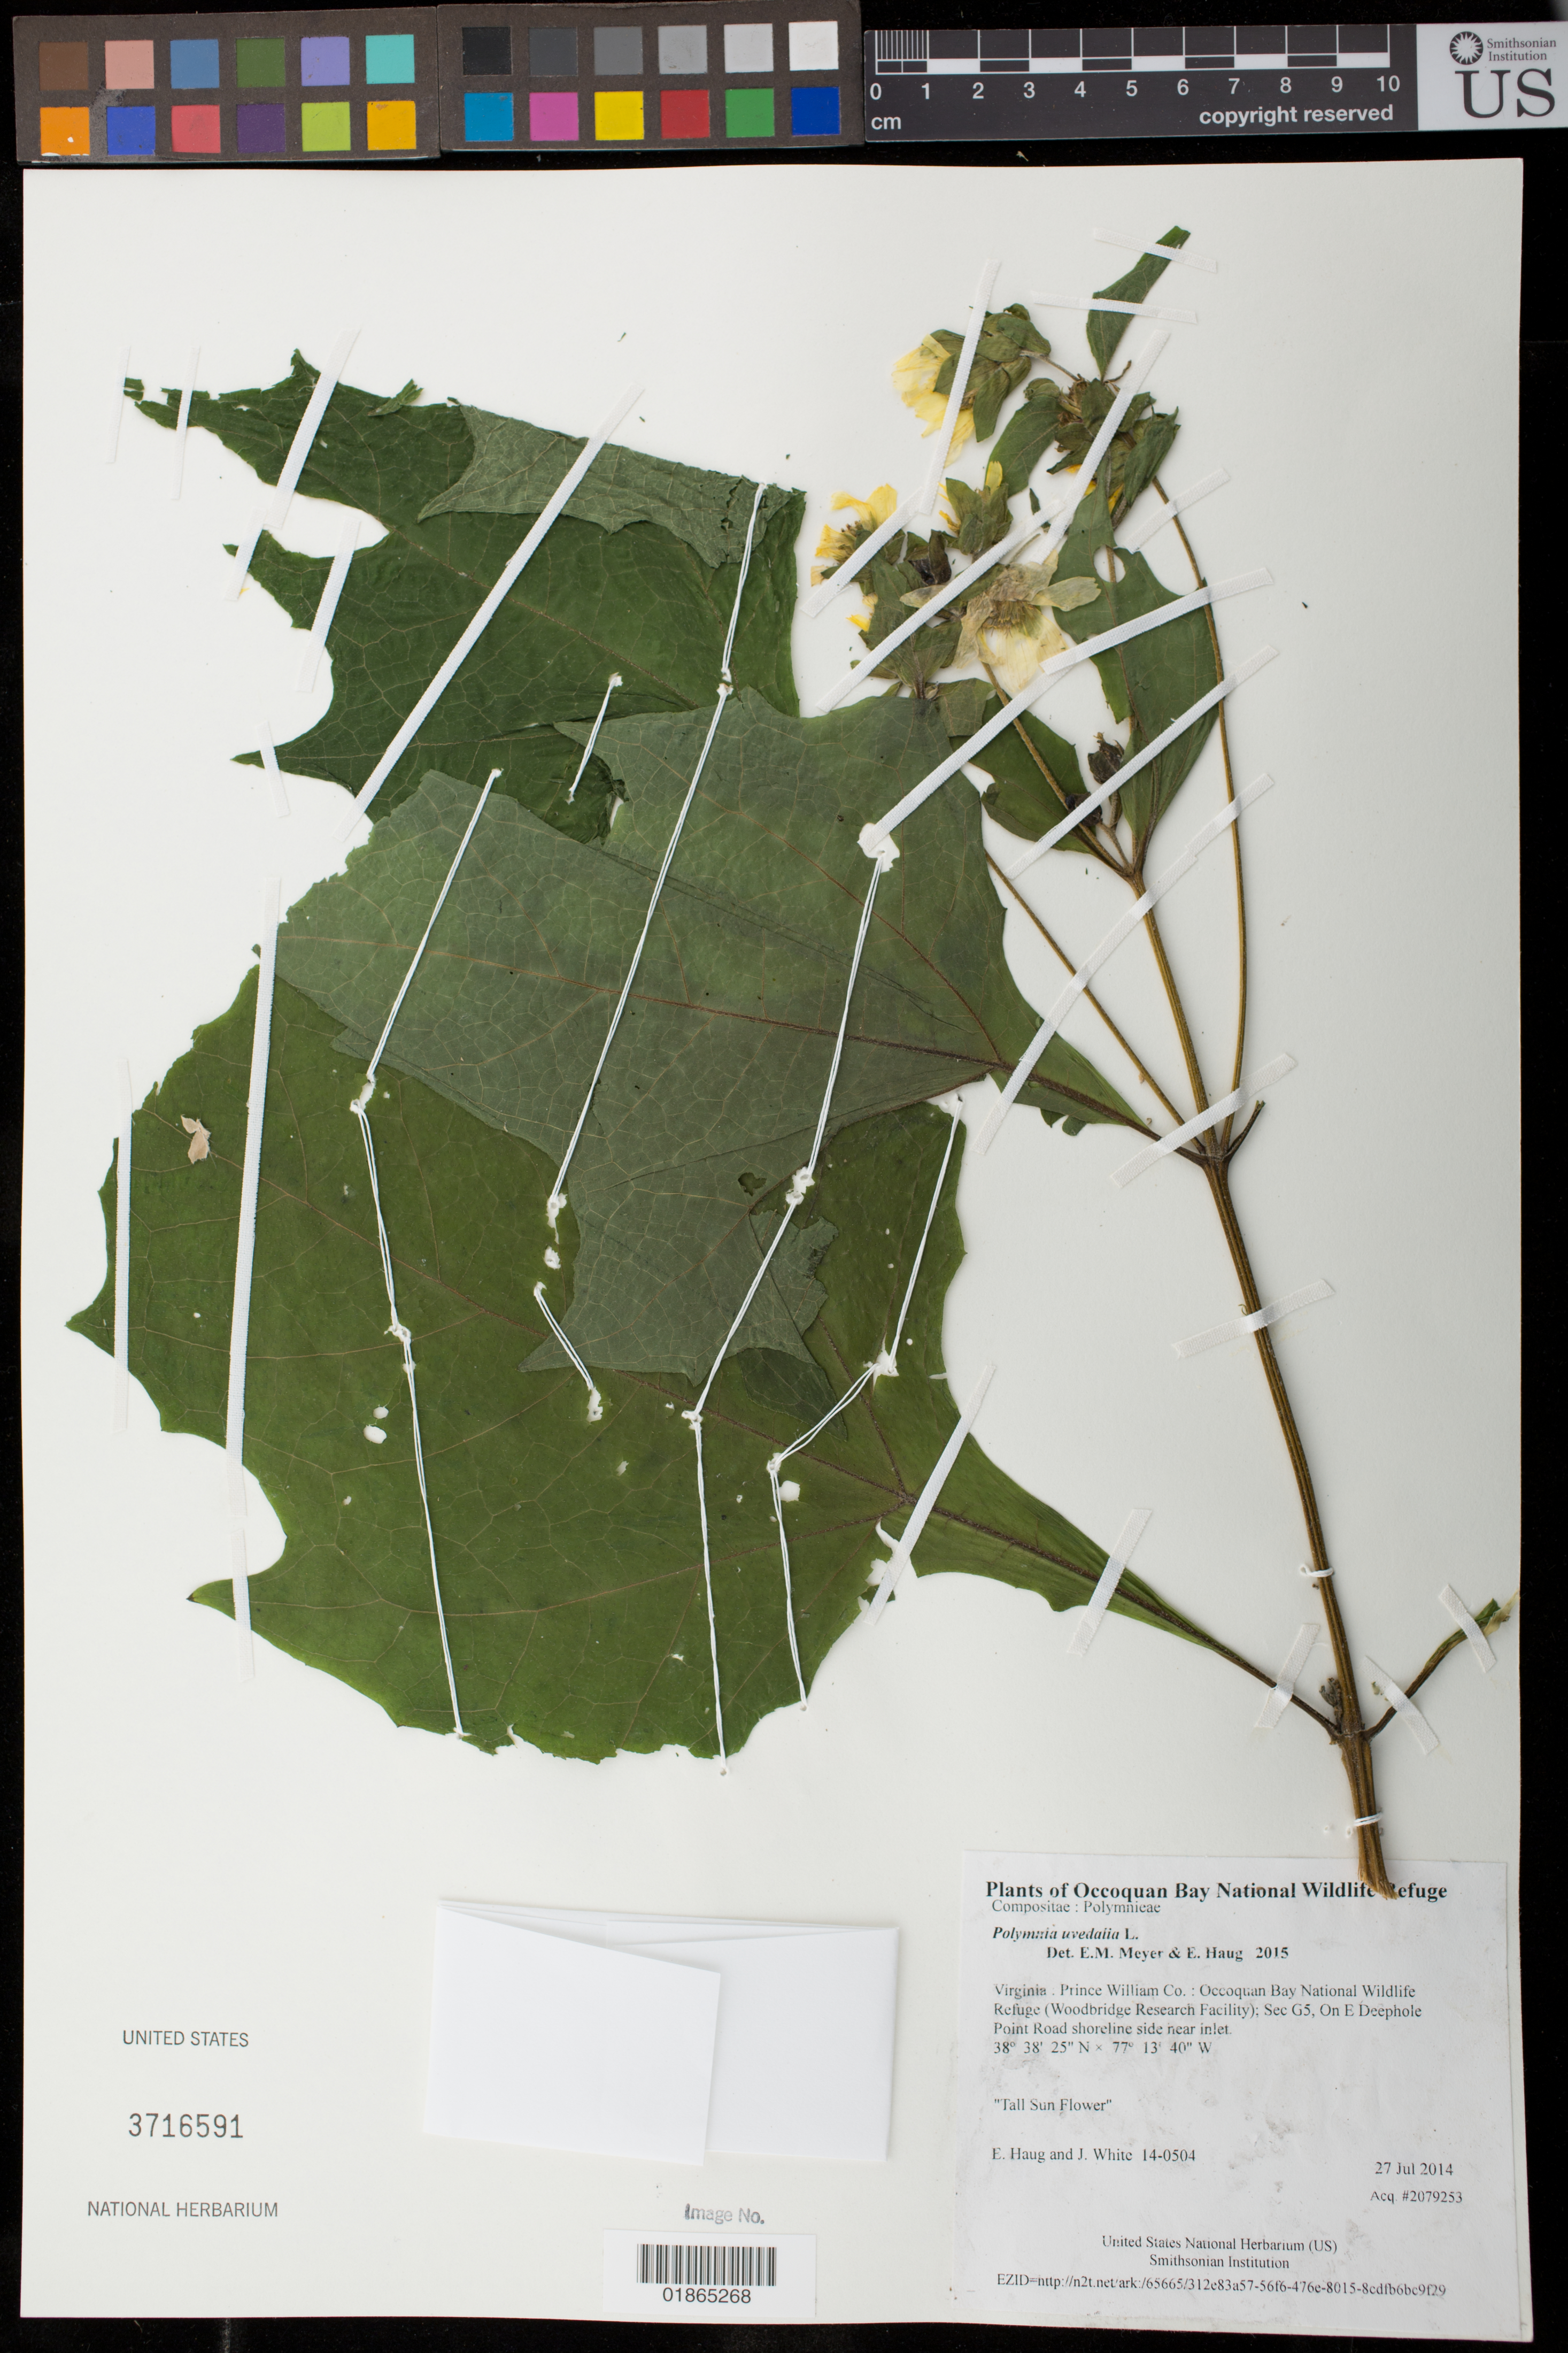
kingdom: Plantae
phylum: Tracheophyta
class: Magnoliopsida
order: Asterales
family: Asteraceae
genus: Polymnia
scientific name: Polymnia uvedalia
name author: L.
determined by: Meyer, E. M.; Haug, E.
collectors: E. Haug & J. White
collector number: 14-0504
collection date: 2014-07-27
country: United States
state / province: Virginia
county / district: Prince William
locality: Occoquan Bay National Wildlife Refuge (Woodbridge Research Facility); Sec G5, On E Deephole Point Road shoreline side near inlet.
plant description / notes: Tall Sun Flower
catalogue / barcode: US 3716591